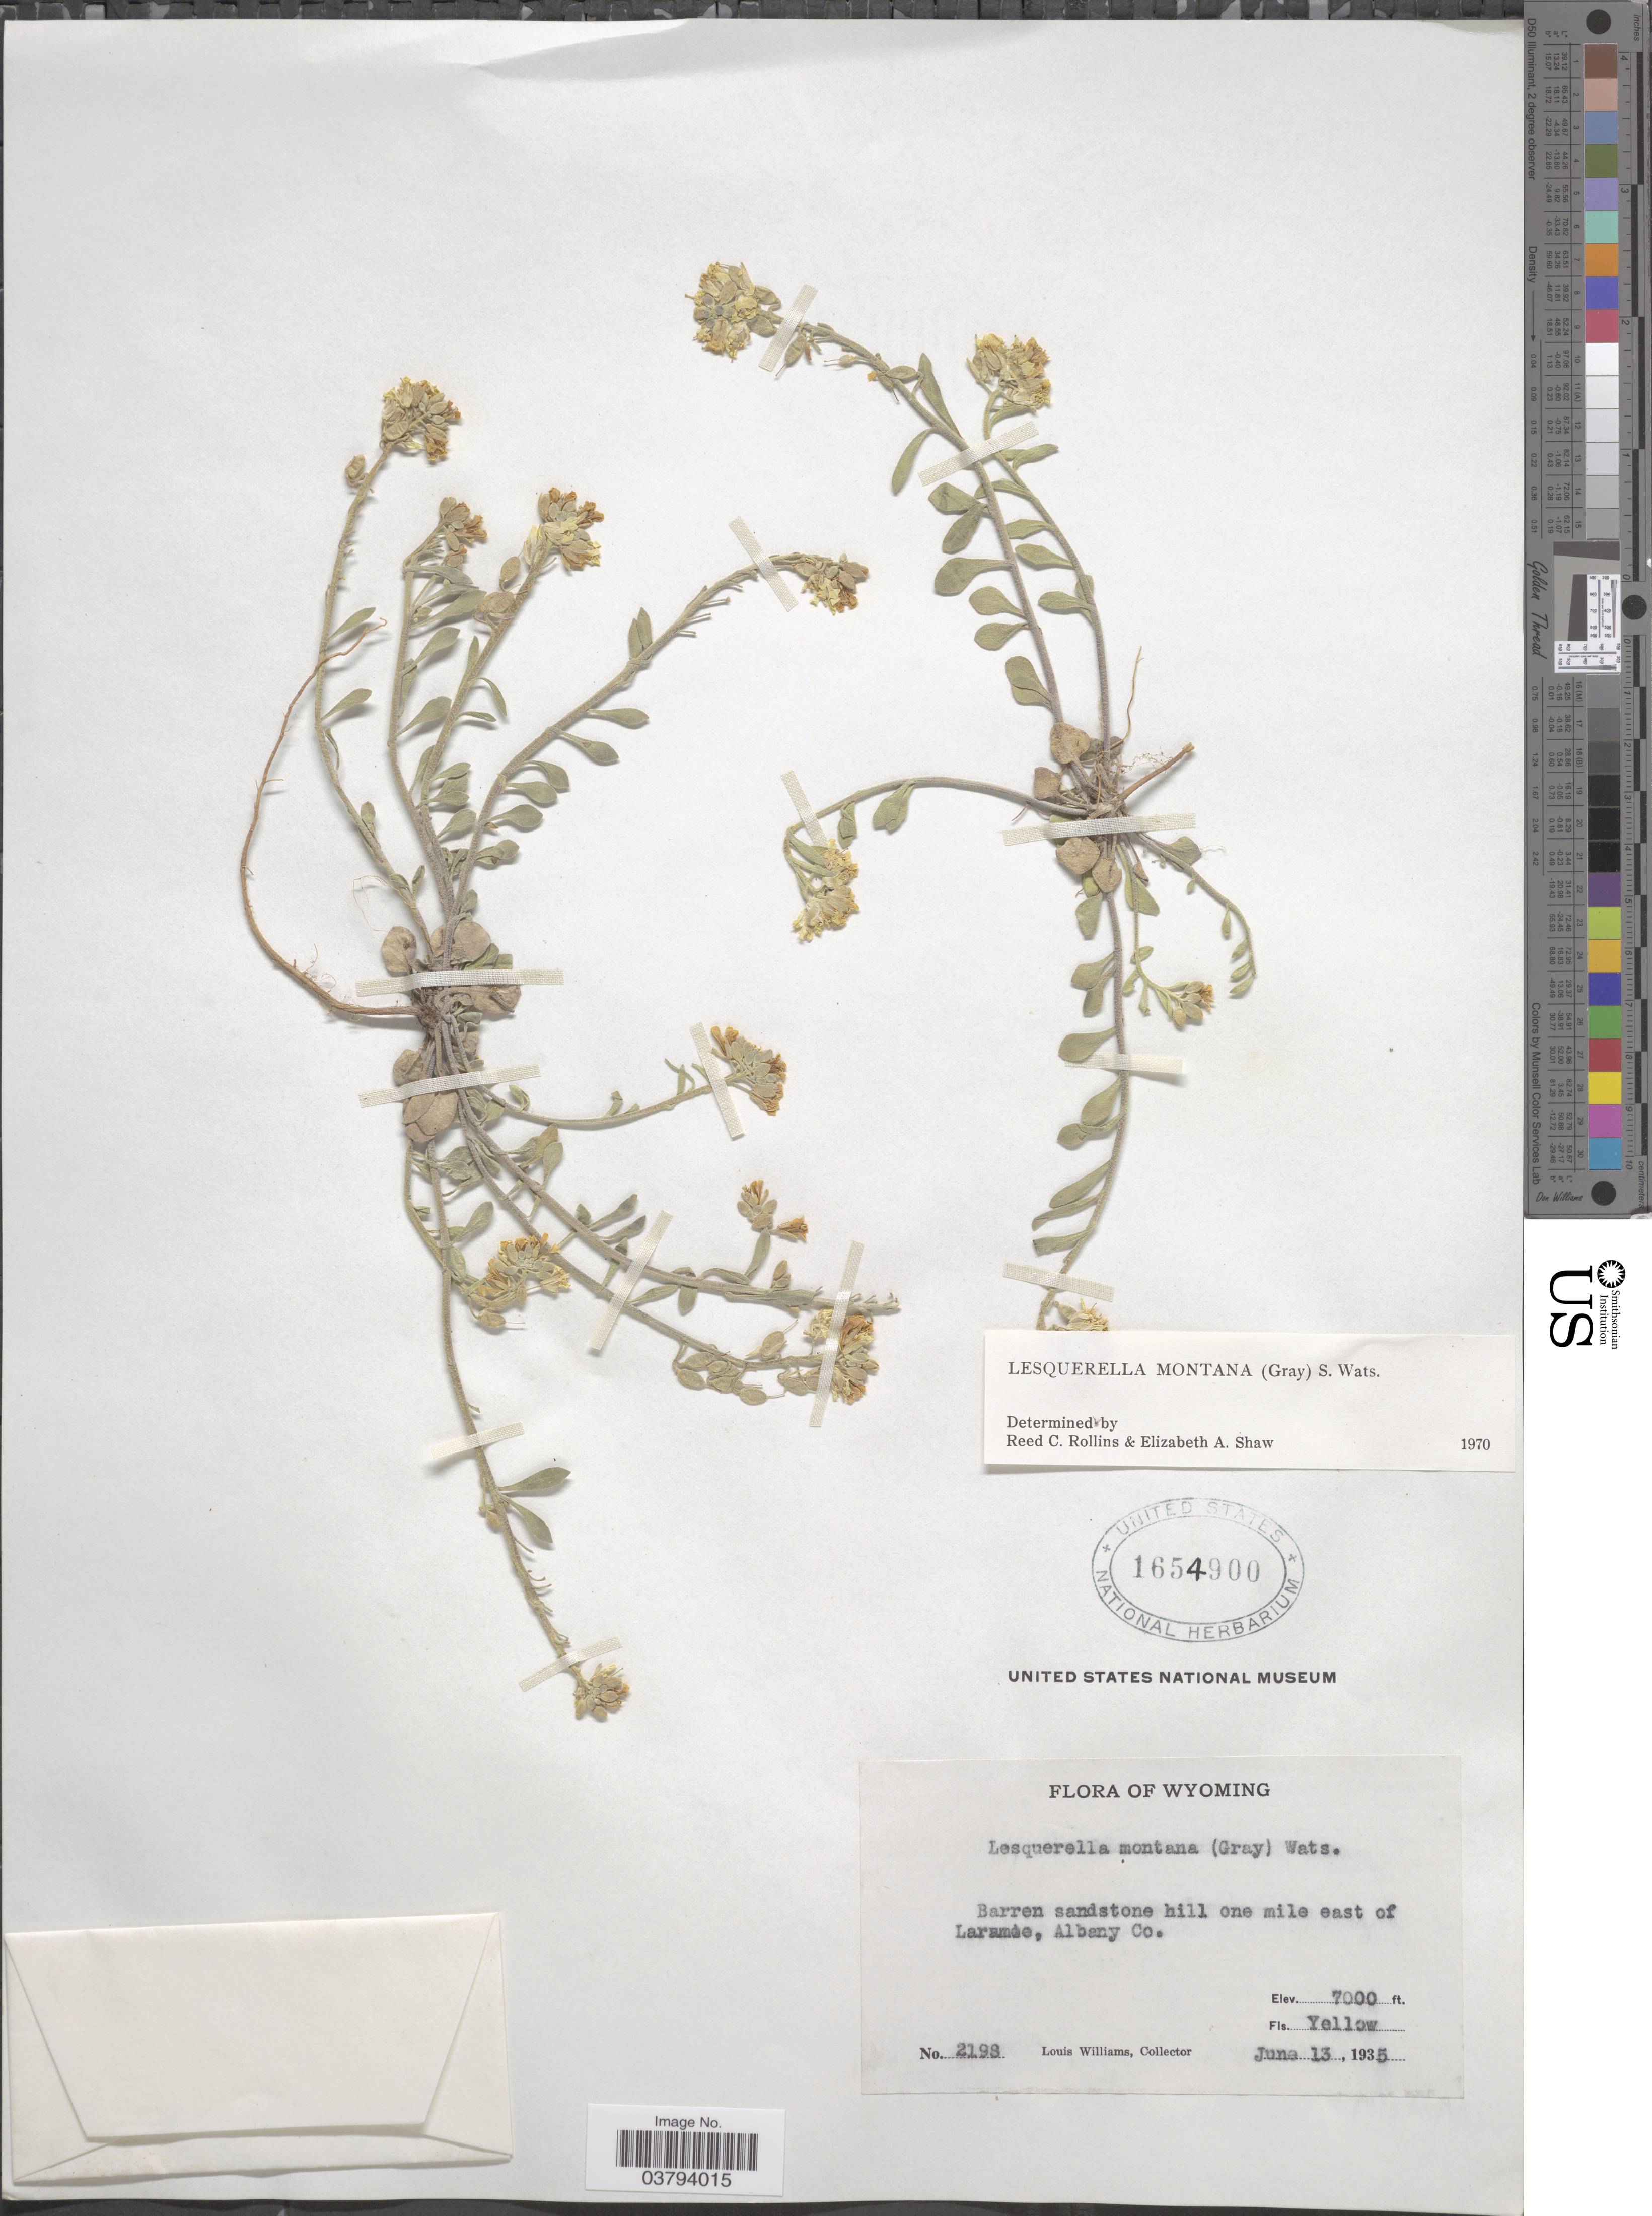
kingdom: Plantae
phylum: Tracheophyta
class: Magnoliopsida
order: Brassicales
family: Brassicaceae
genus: Lesquerella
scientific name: Lesquerella montana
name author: (A. Gray) S. Watson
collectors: L. Williams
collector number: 2198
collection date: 1935-06-13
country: United States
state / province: Wyoming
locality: Barren sandstone hill one mile east of Laramie, Albany Co.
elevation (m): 2134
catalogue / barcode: US 1654900